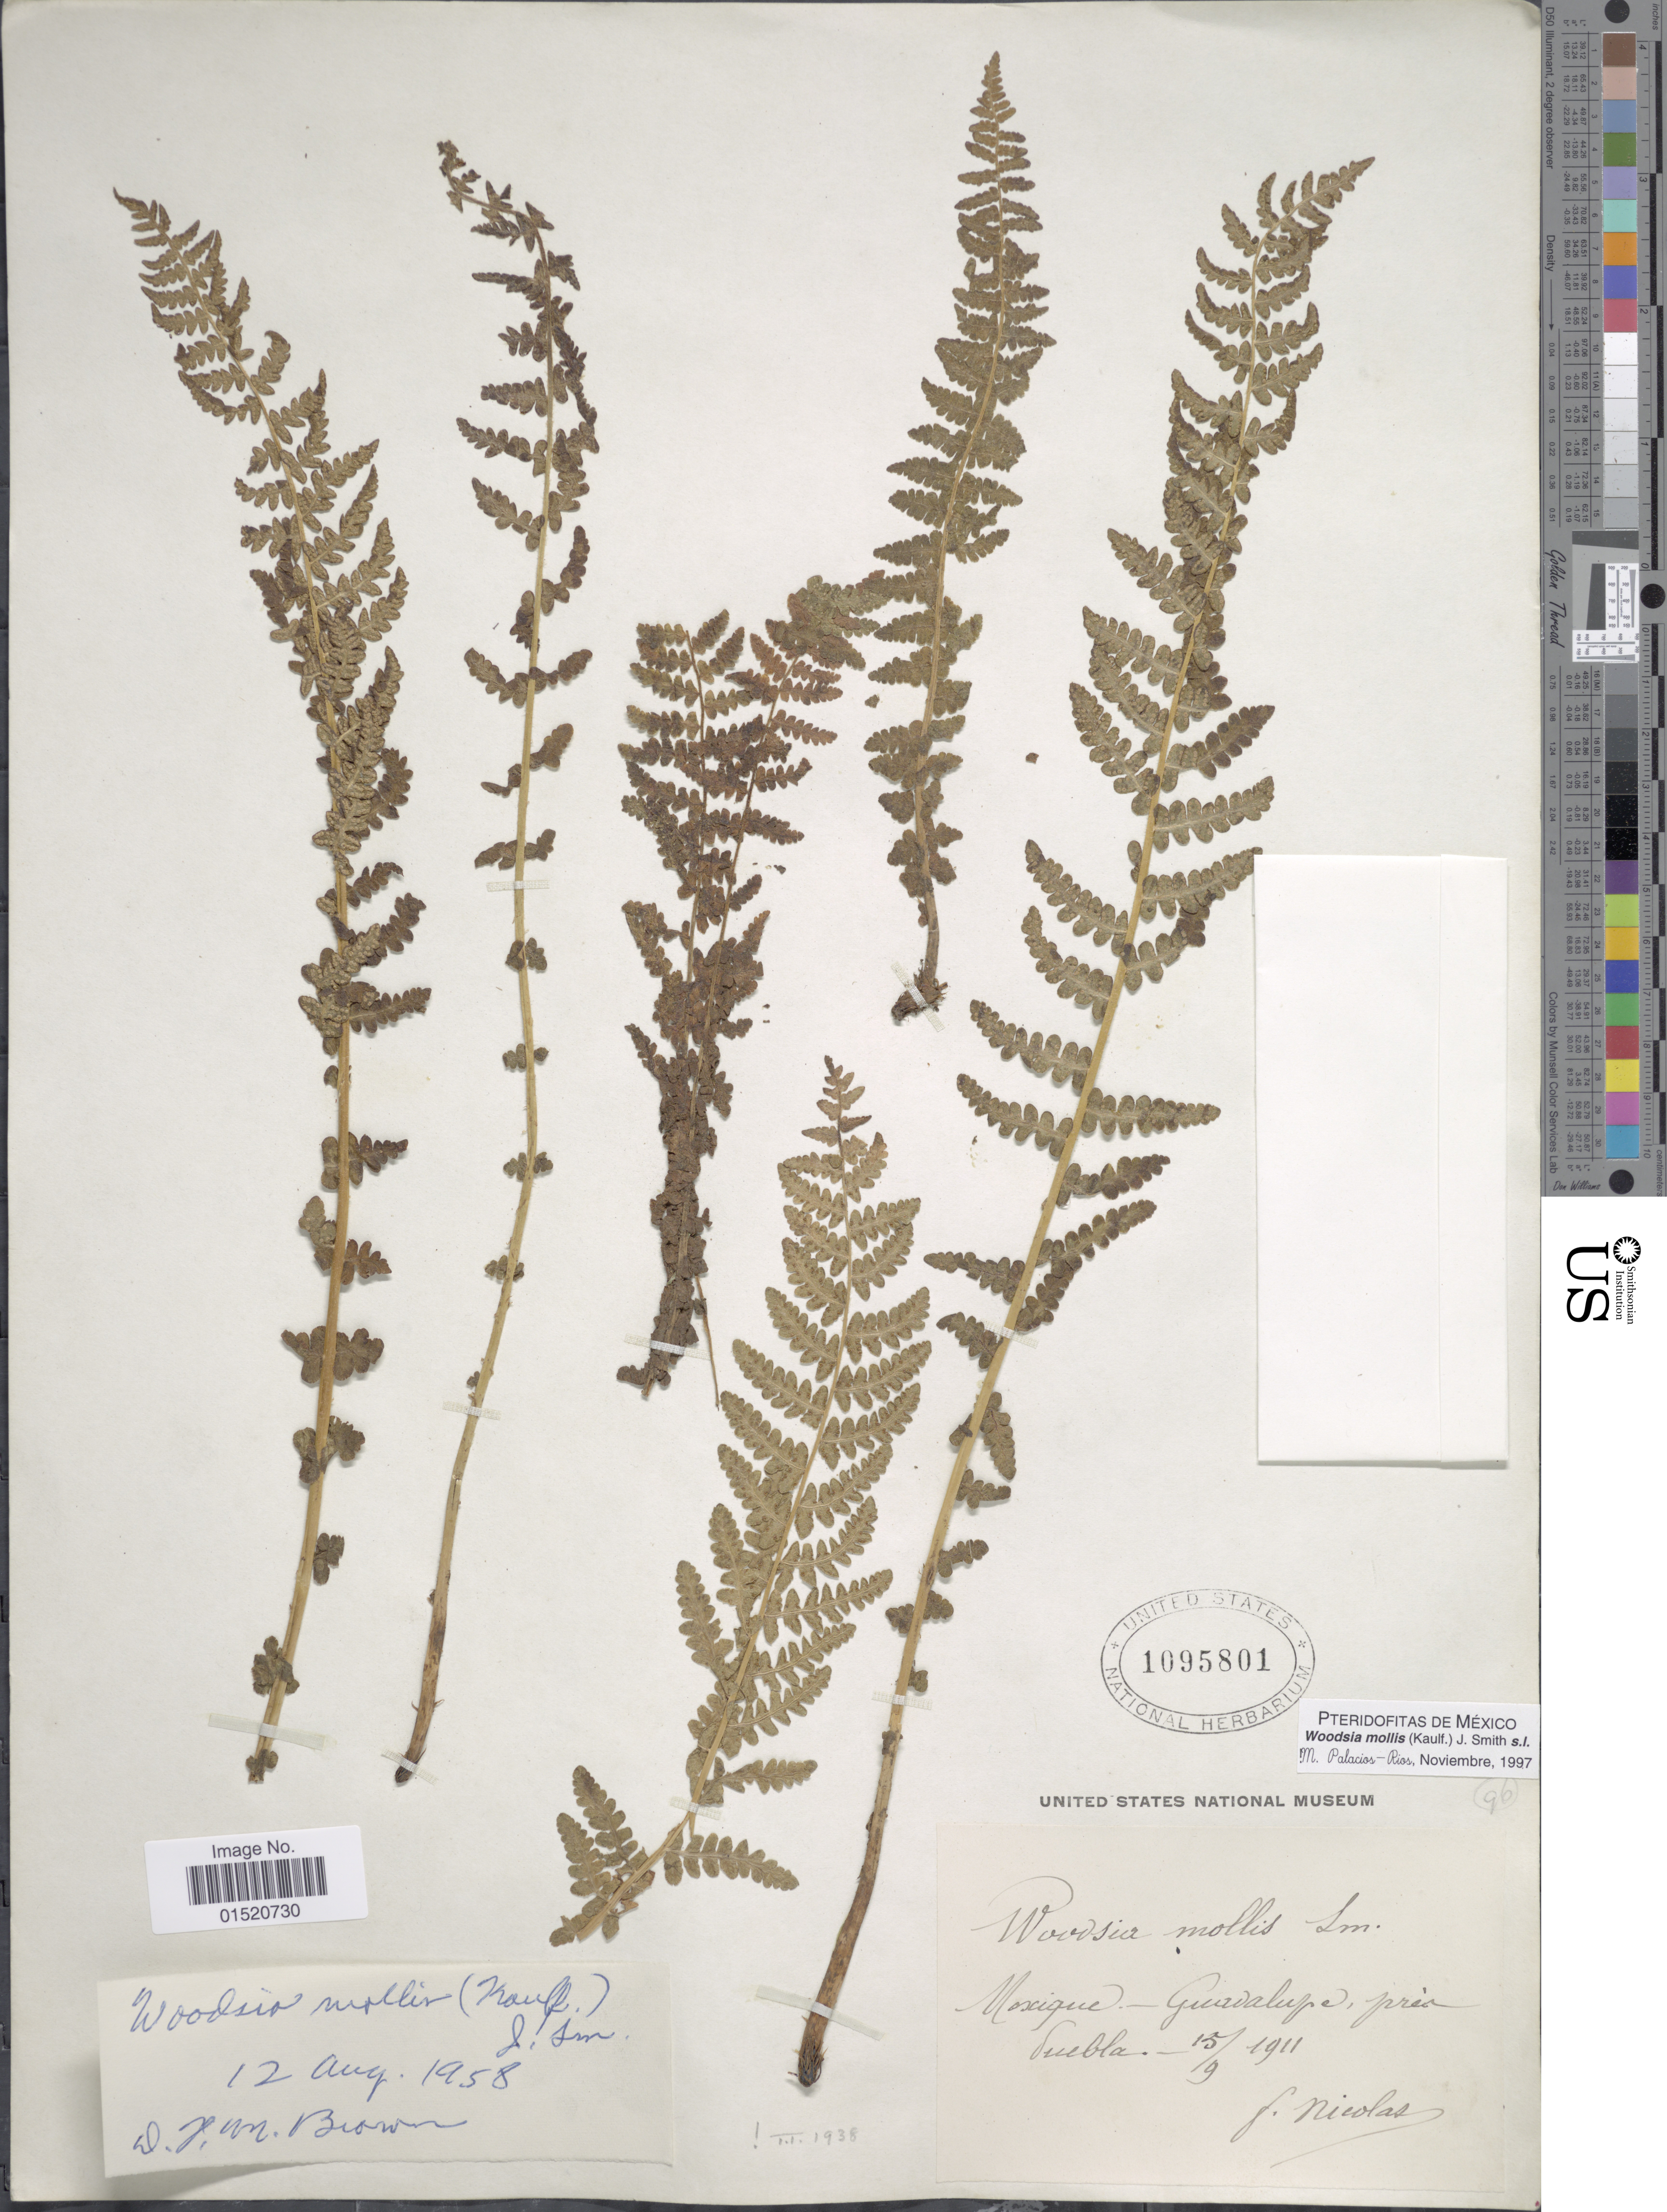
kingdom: Plantae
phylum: Tracheophyta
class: Polypodiopsida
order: Polypodiales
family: Woodsiaceae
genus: Woodsia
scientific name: Woodsia mollis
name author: (Kaulf.) J. Sm.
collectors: F. Nicolas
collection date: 1911-09-15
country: Mexico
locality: Guadalupe, pres Puebla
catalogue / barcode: US 1095801